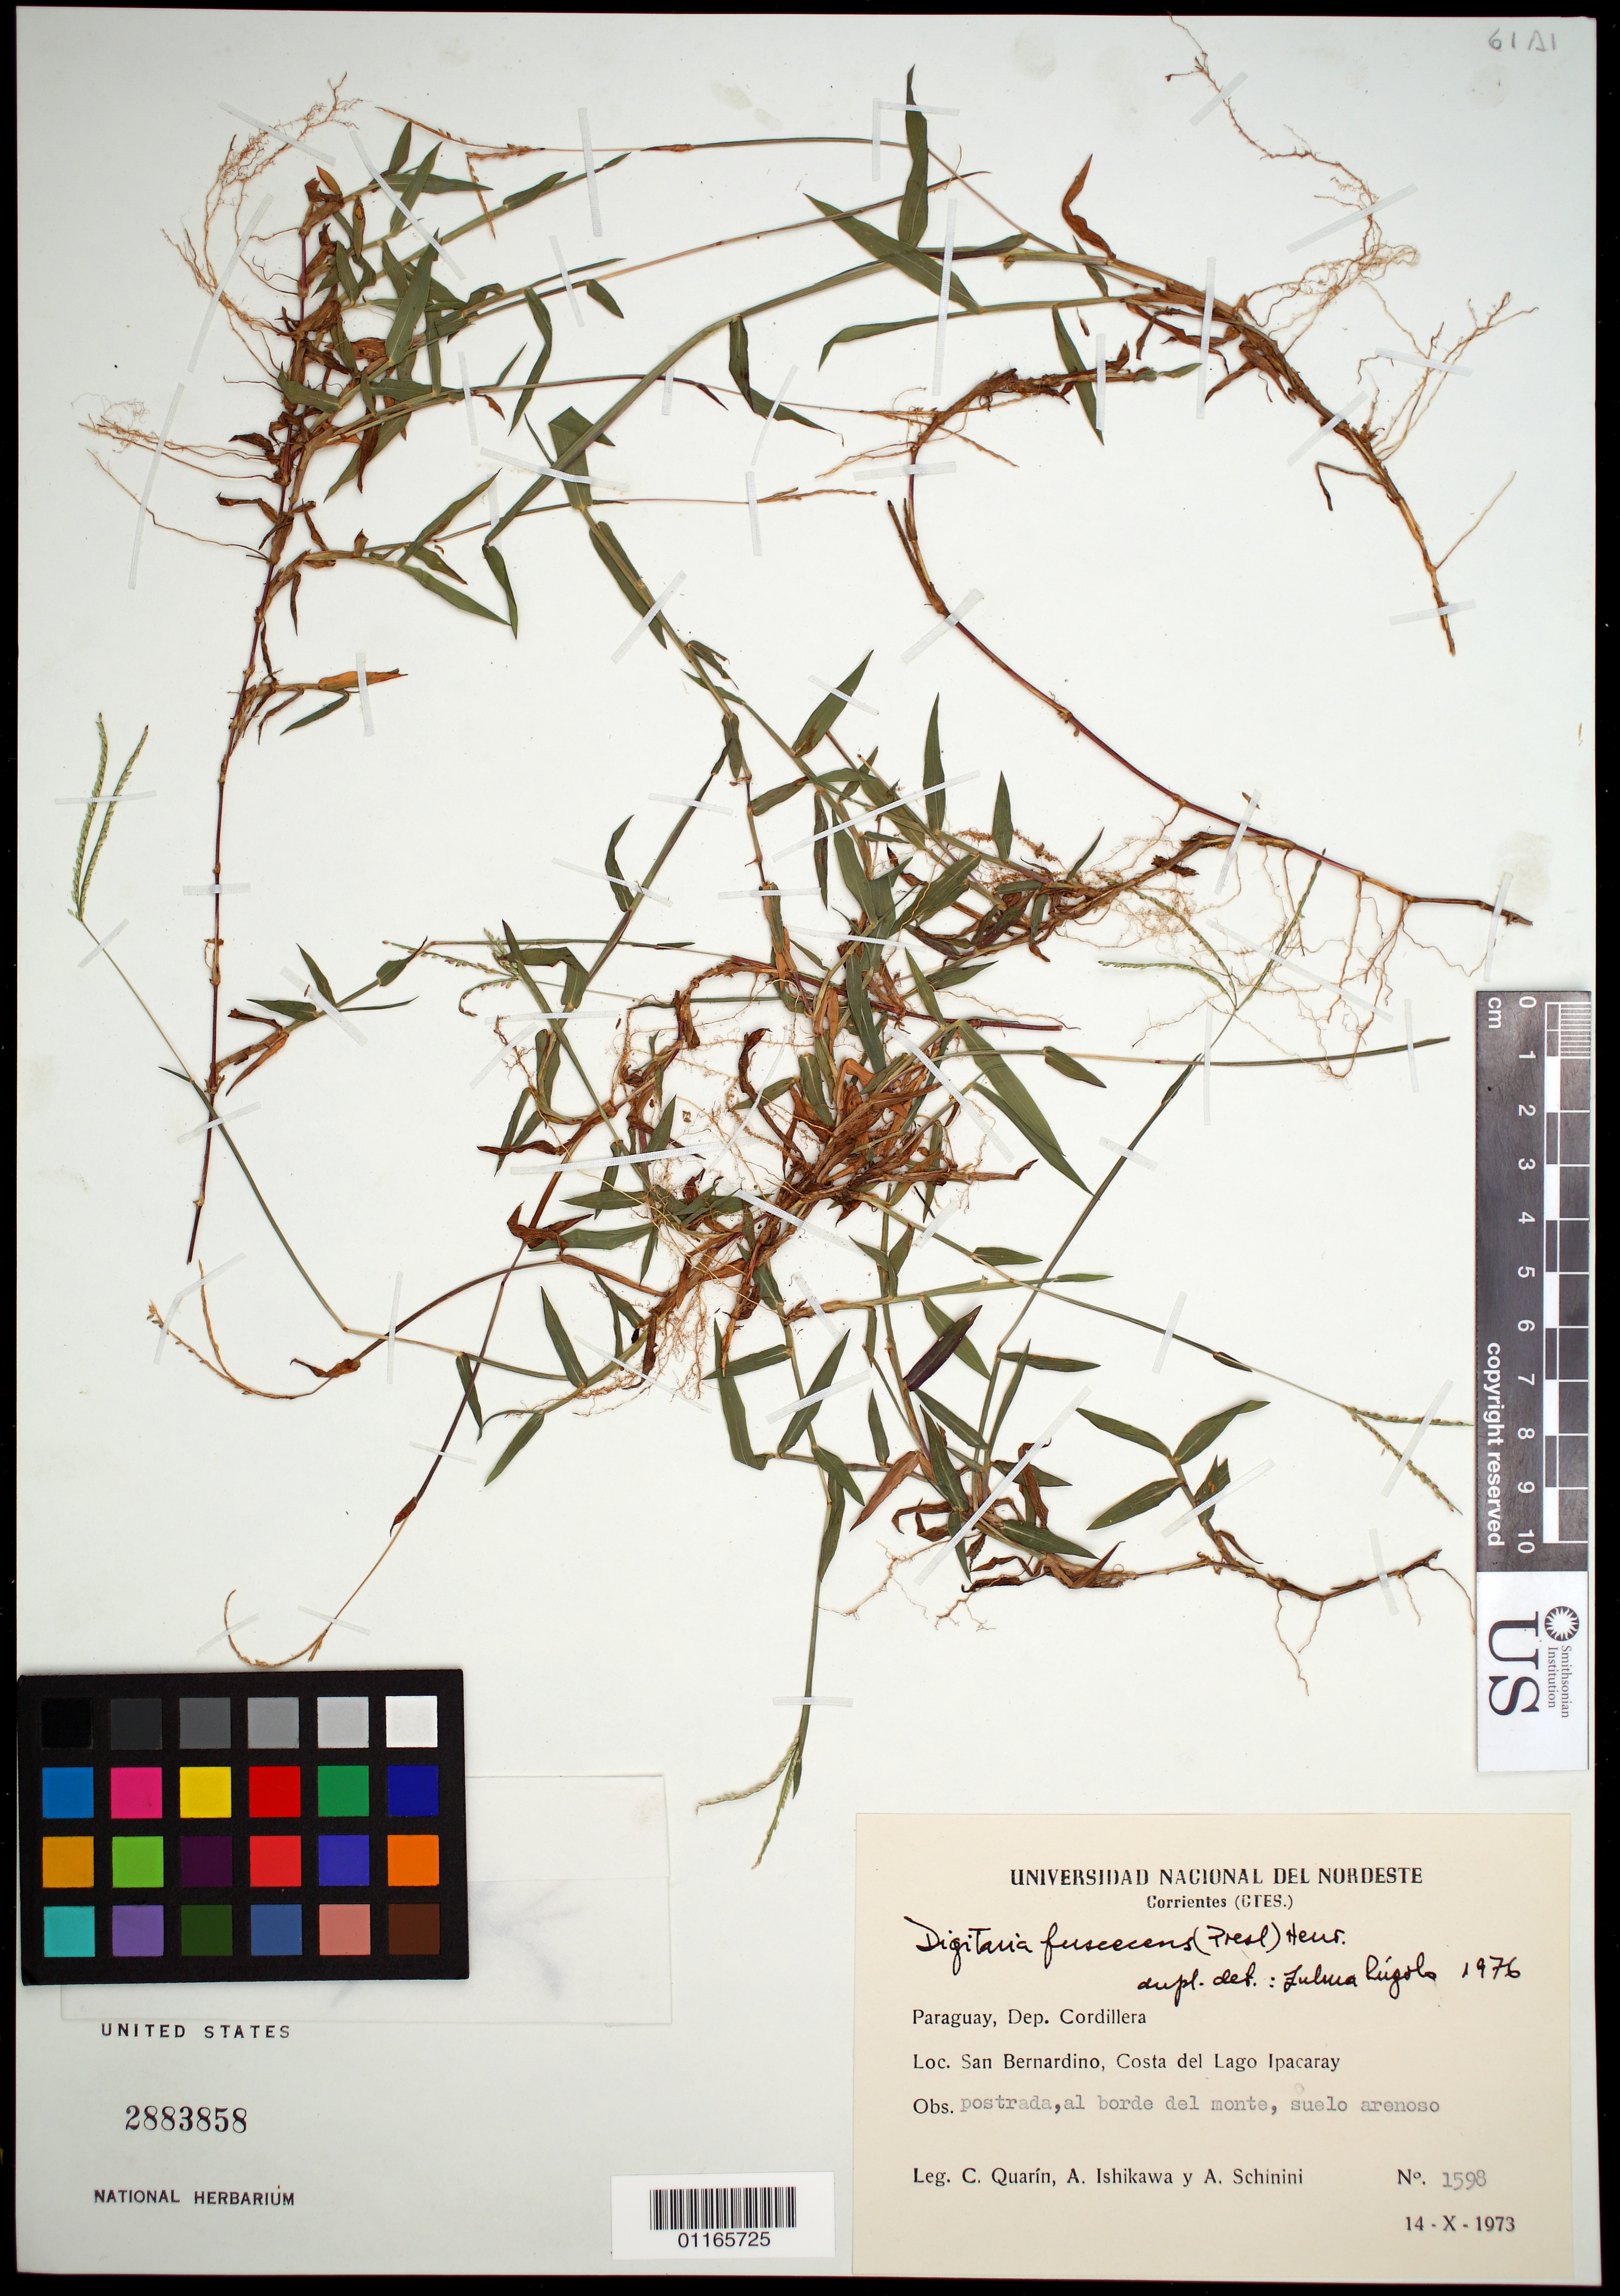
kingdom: Plantae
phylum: Tracheophyta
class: Liliopsida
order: Poales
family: Poaceae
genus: Digitaria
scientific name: Digitaria fuscescens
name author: (J. Presl) Henr.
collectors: C. Quarín, A. Ishikawa & A. Schinini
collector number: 1598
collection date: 1973-10-14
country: Paraguay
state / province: Cordillera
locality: San Bernardino, Costa del Lago Ipacaray.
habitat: postrada, al borde del monte, suelo arenoso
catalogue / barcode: US 2883858